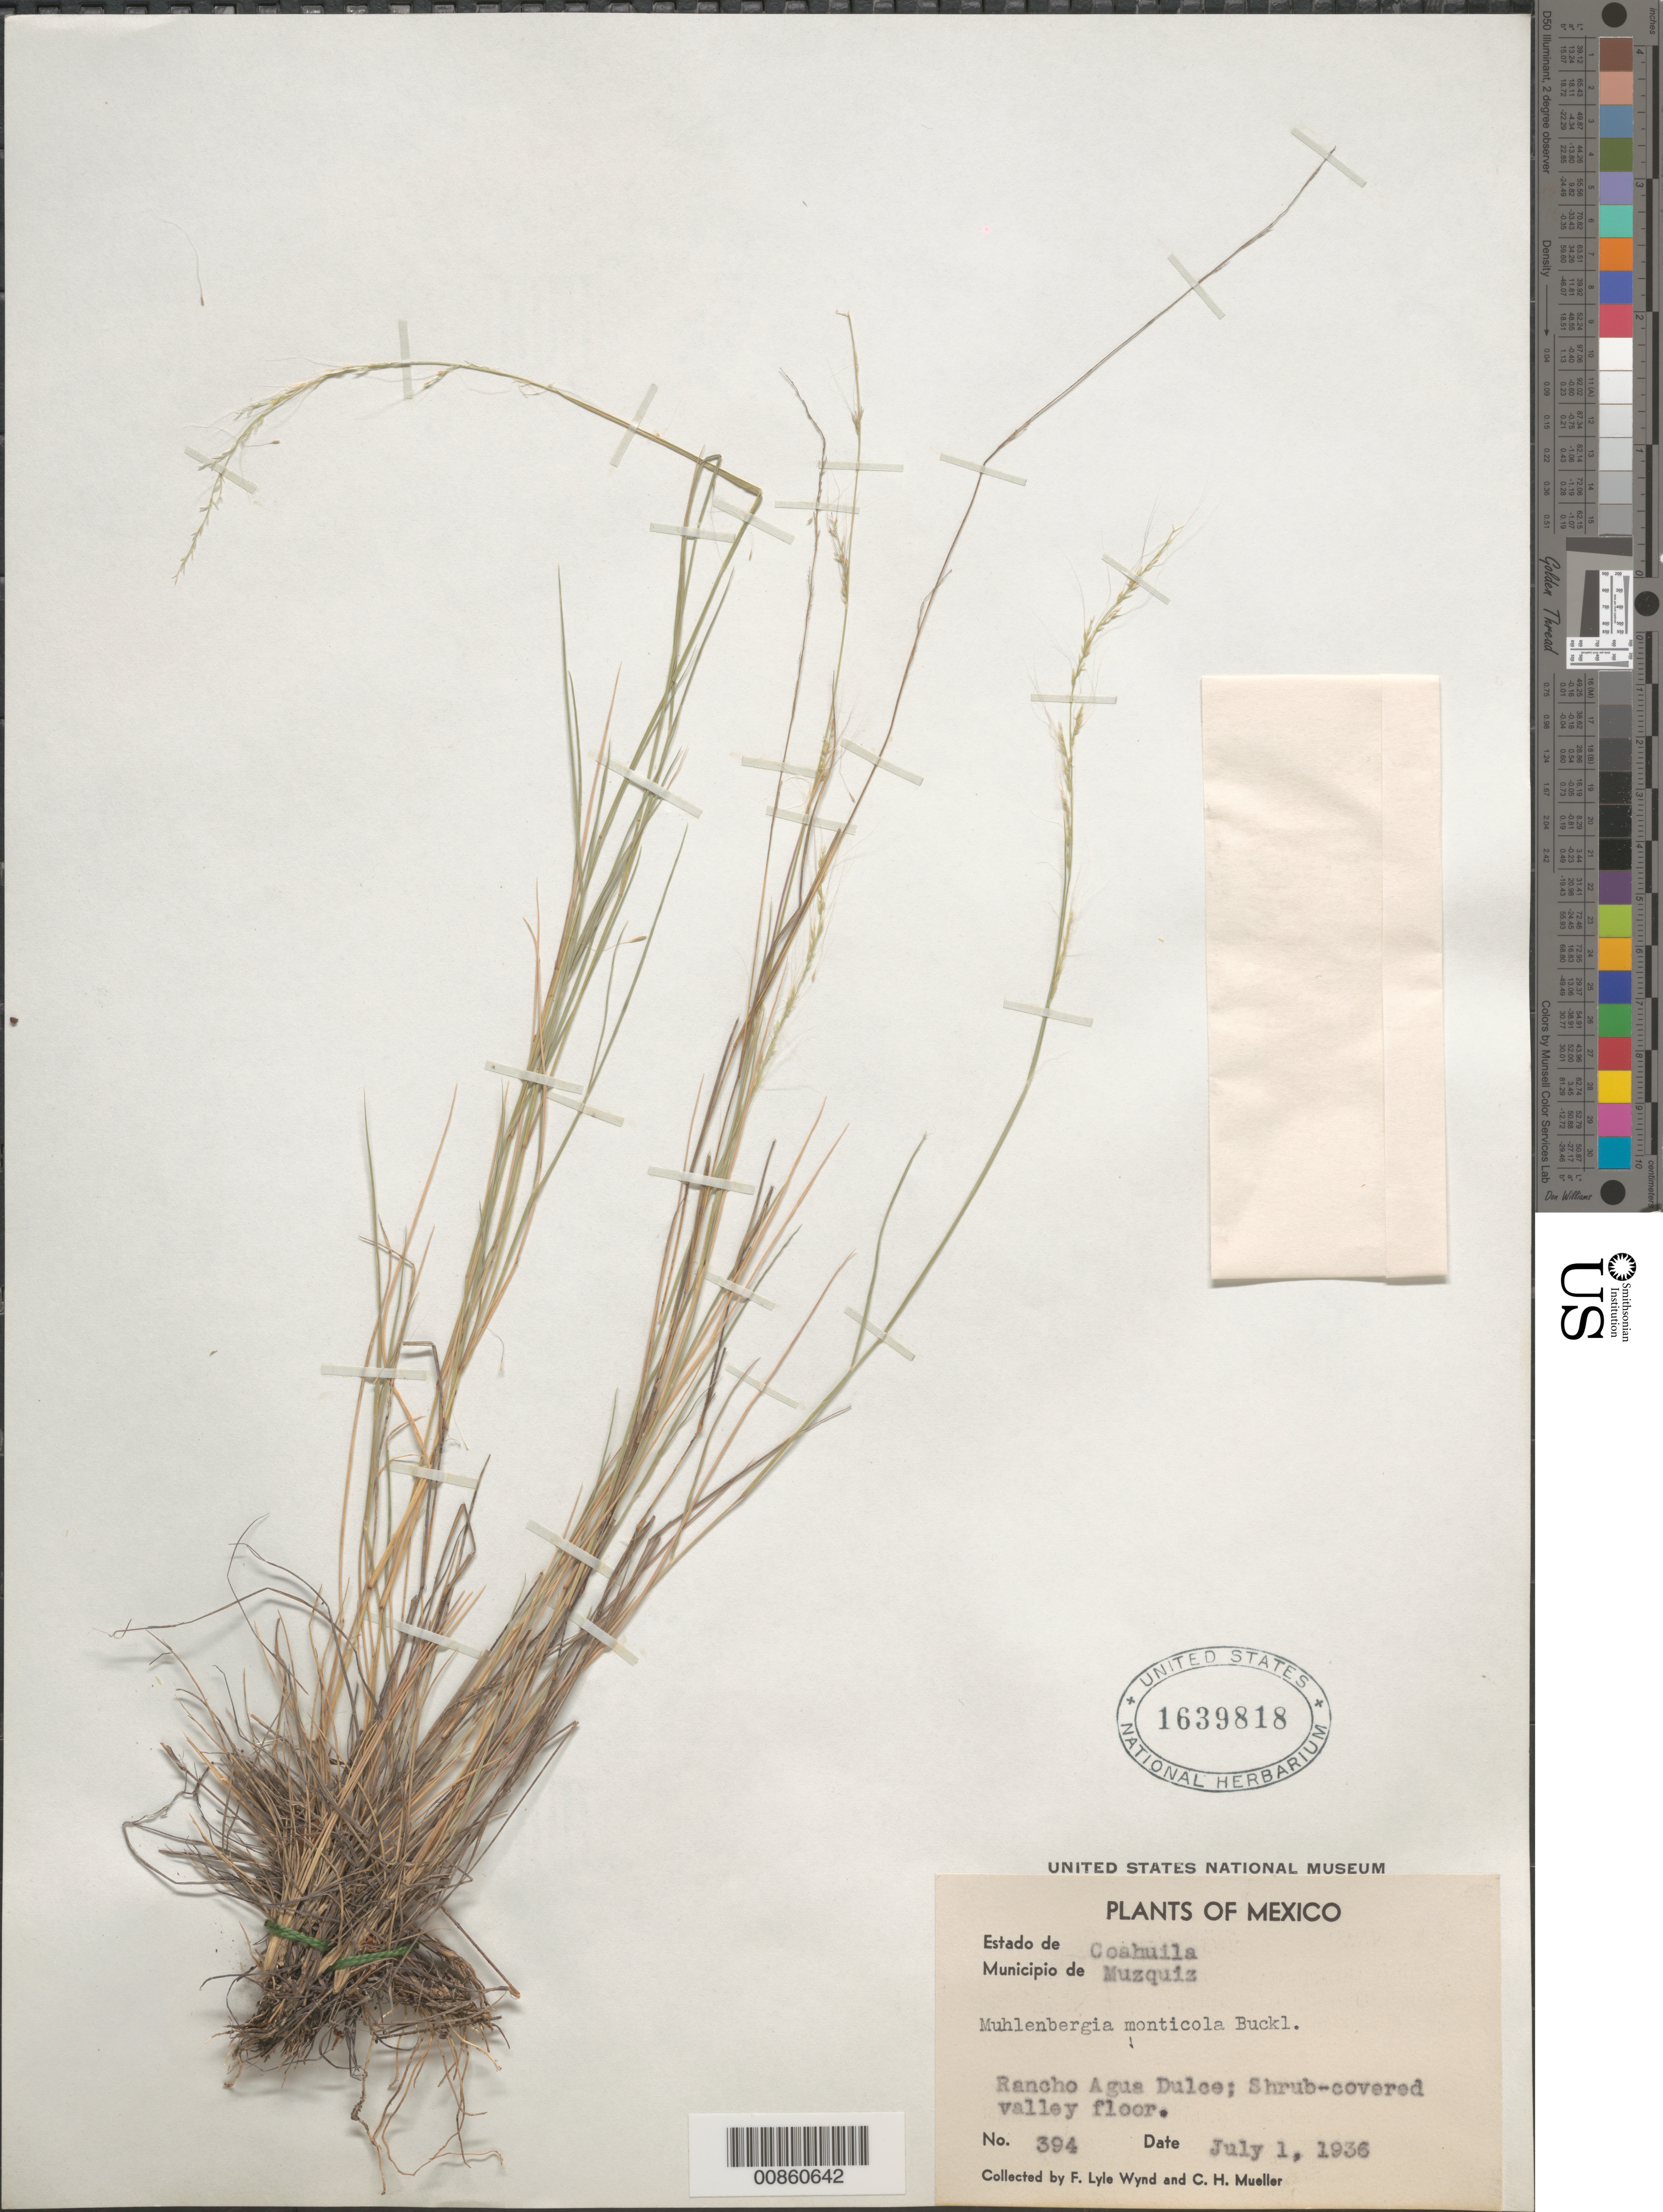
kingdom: Plantae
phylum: Tracheophyta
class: Liliopsida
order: Poales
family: Poaceae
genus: Muhlenbergia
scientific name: Muhlenbergia monticola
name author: Buckley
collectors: F. L. Wynd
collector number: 394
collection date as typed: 01 Jul 1936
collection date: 1936-07-01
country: Mexico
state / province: Coahuila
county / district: Muzquiz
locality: Rancho Agua Dulce, mpio. Muzquiz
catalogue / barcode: US 1639818